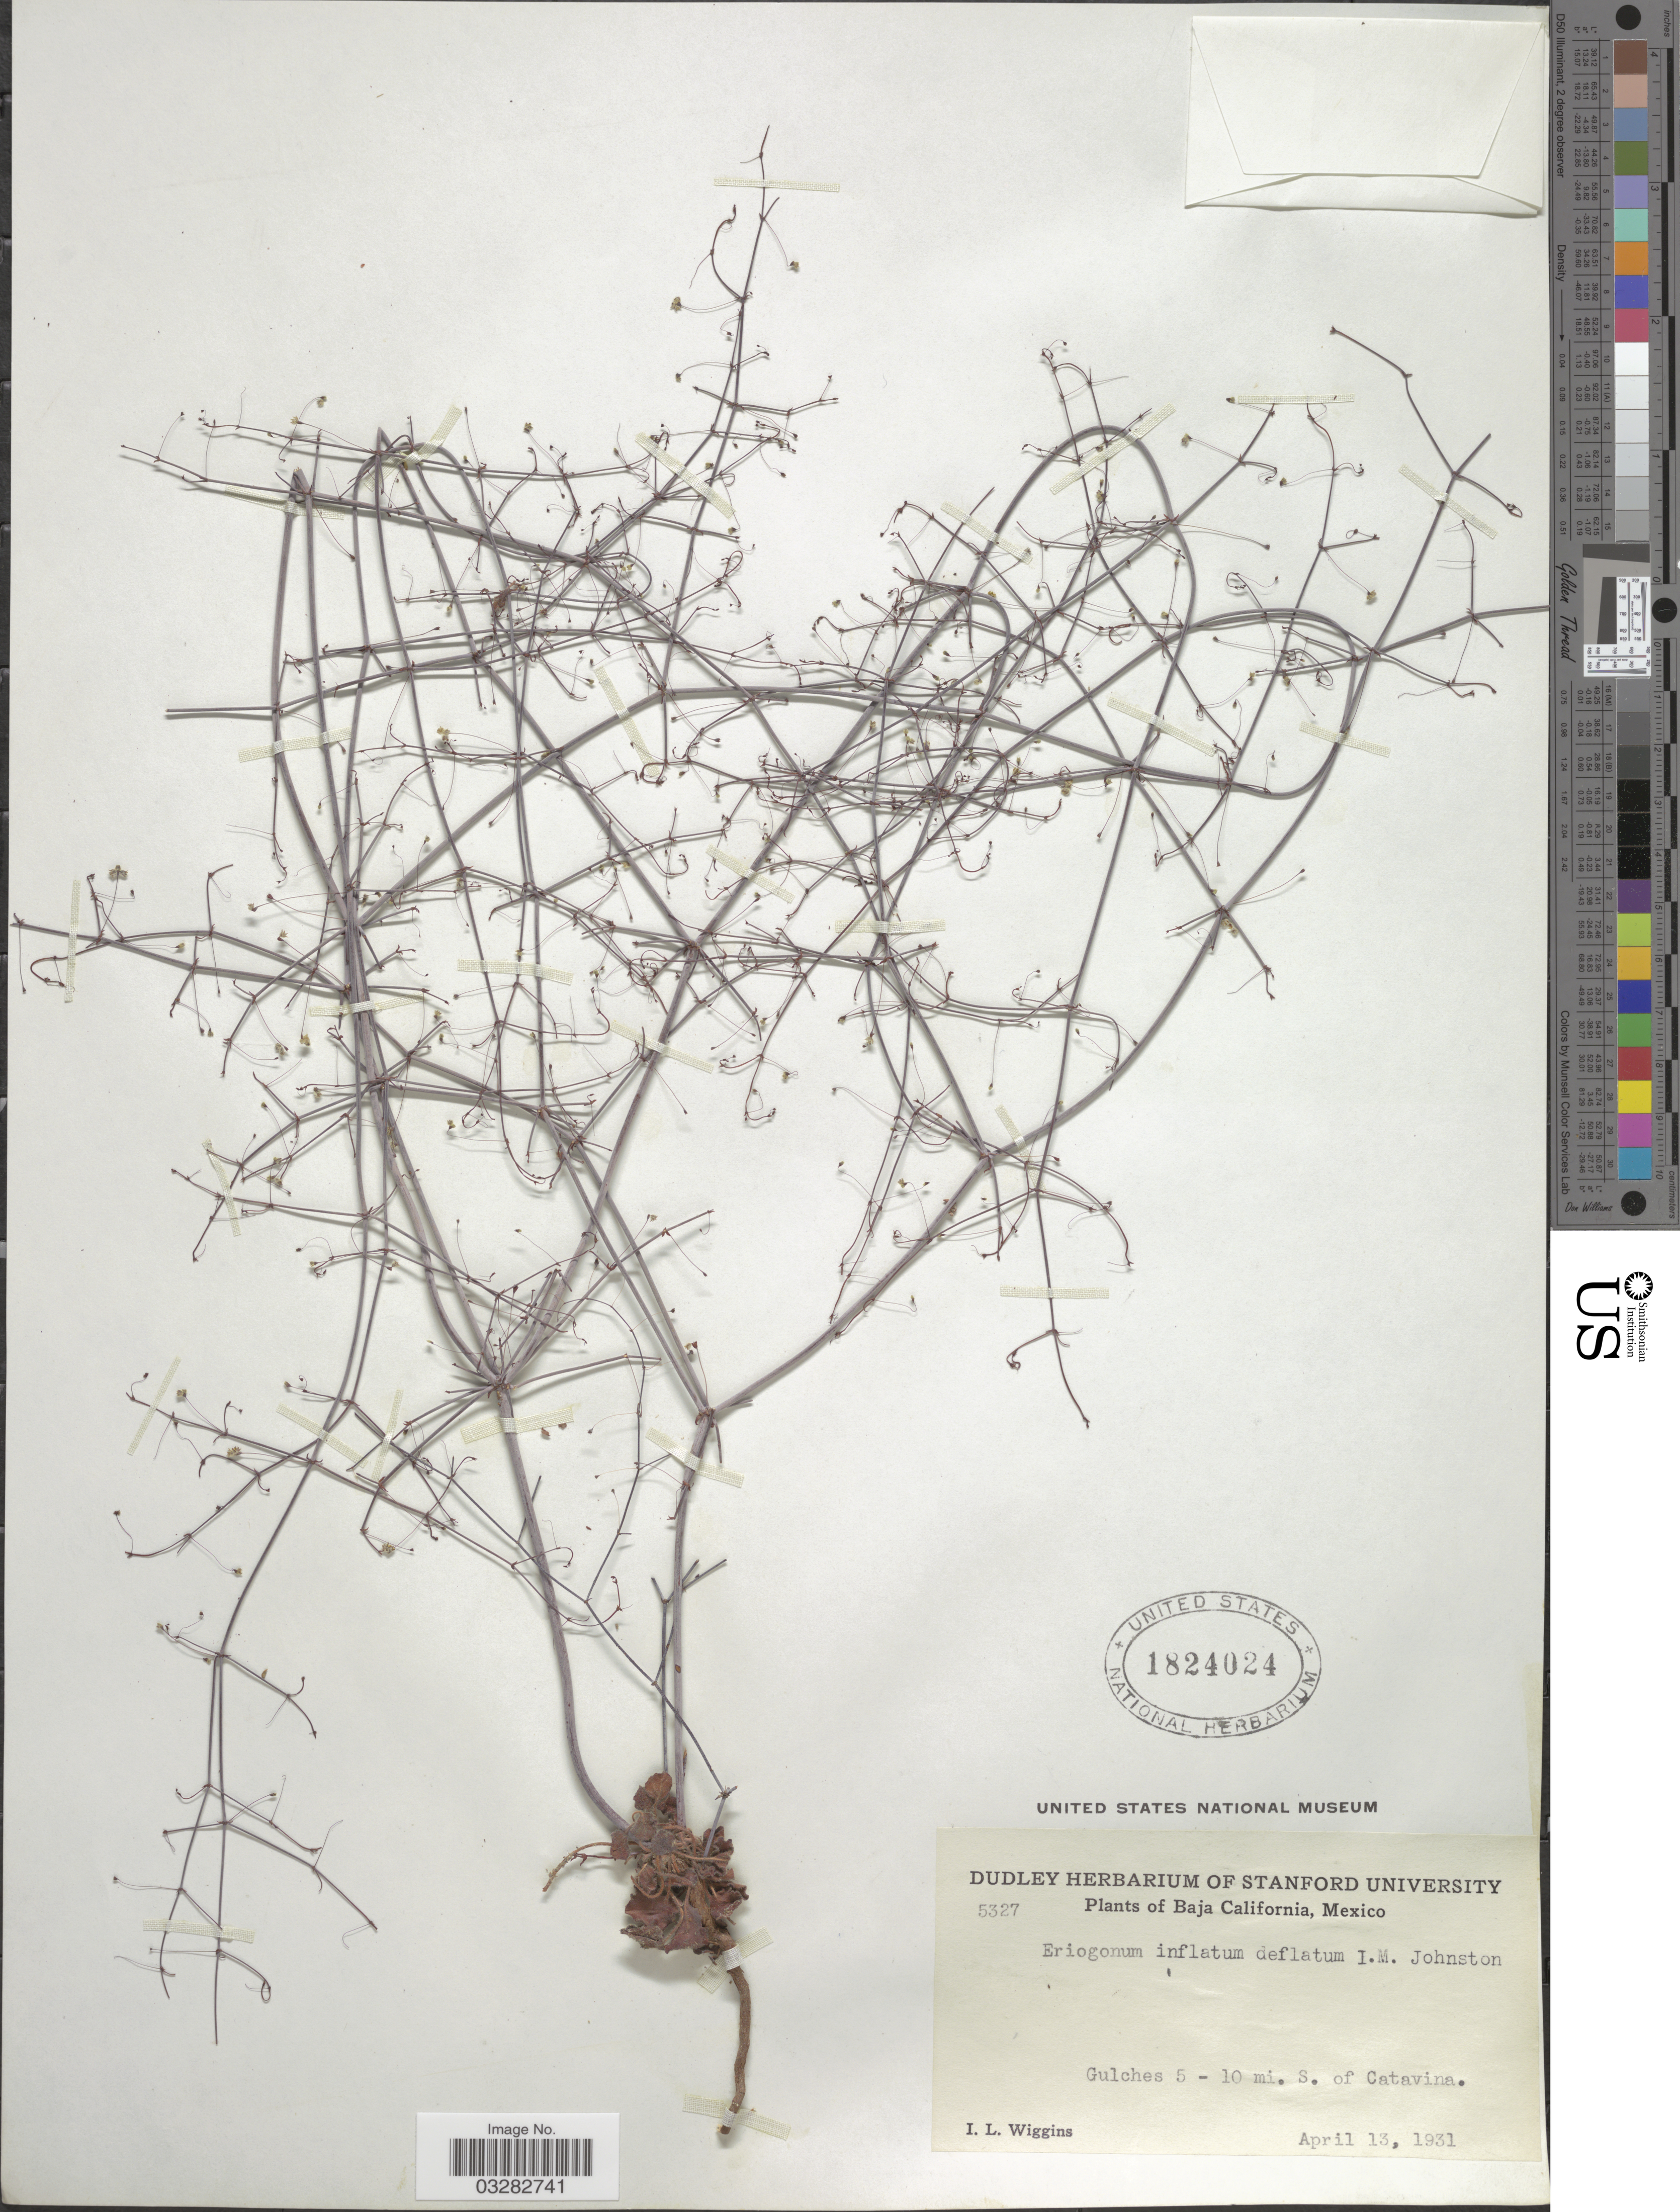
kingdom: Plantae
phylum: Tracheophyta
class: Magnoliopsida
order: Caryophyllales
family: Polygonaceae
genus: Eriogonum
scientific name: Eriogonum inflatum var. deflatum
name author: I.M. Johnst.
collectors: I. L. Wiggins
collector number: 5327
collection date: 1931-04-13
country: Mexico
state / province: Baja California Norte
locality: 5 - 10 mi. S. of Catavina.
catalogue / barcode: US 1824024